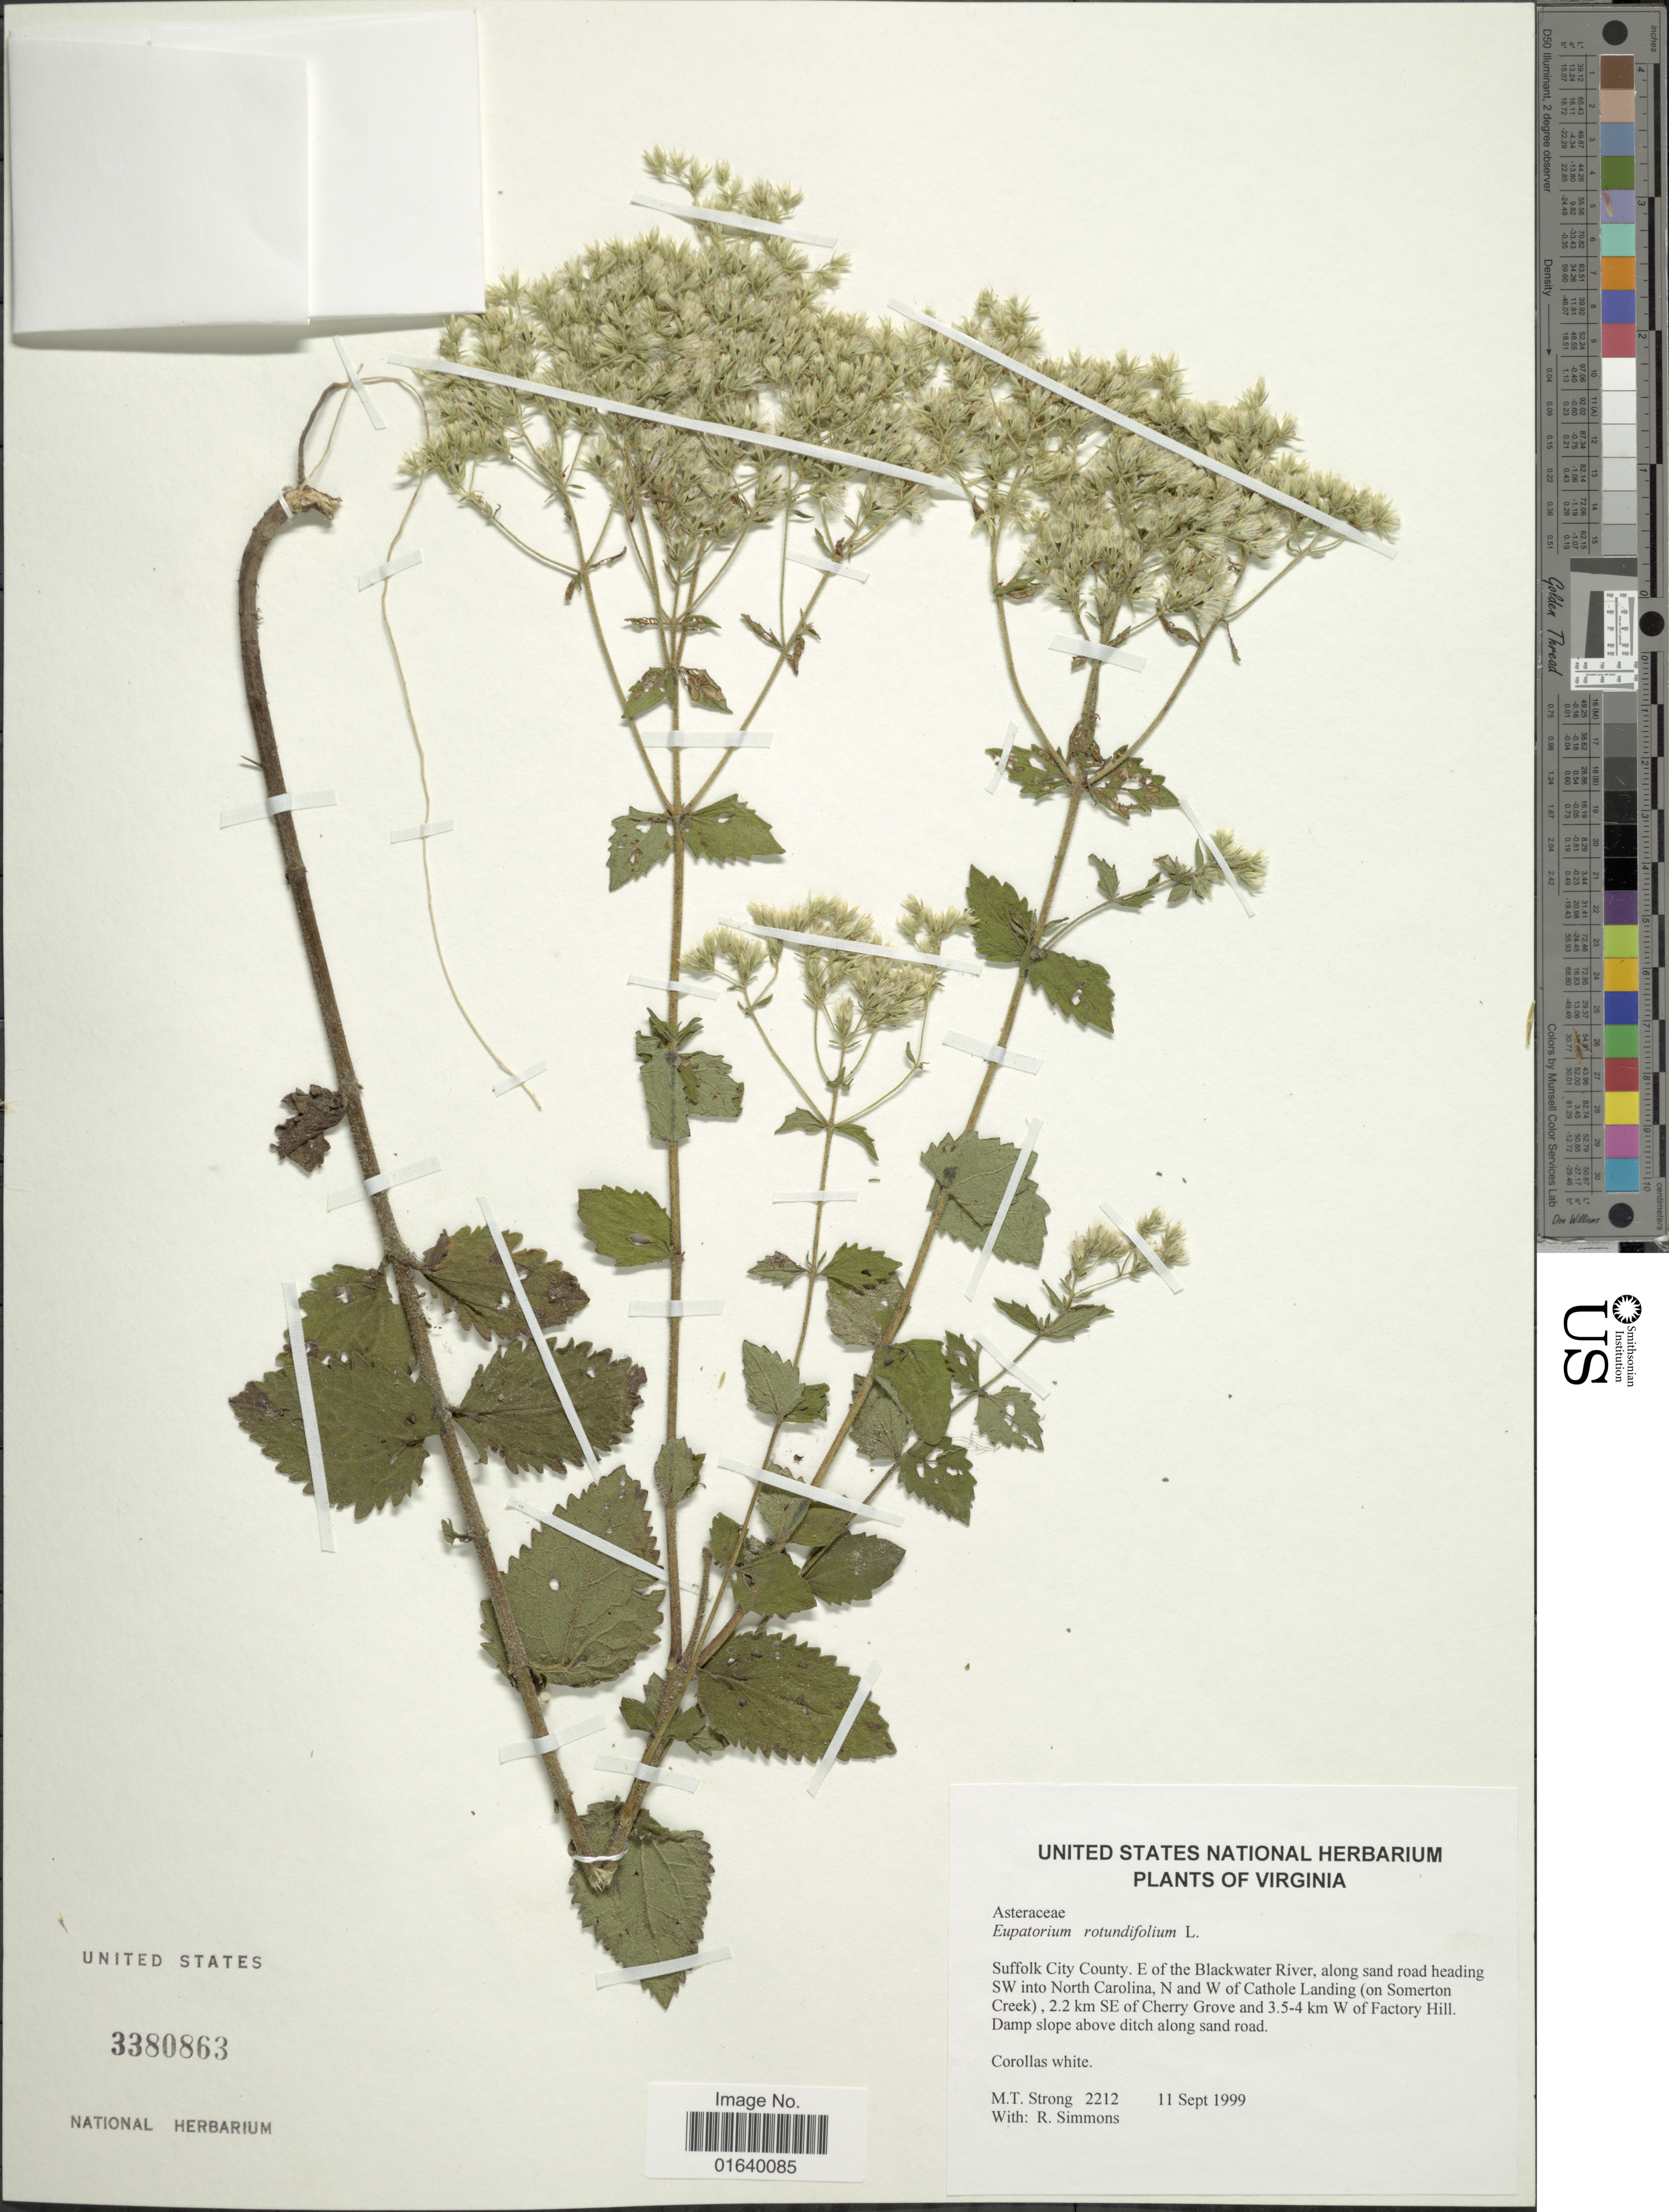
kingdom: Plantae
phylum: Tracheophyta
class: Magnoliopsida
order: Asterales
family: Asteraceae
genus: Eupatorium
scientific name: Eupatorium rotundifolium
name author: L.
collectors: M. T. Strong & R. Simmons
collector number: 2212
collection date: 1999-09-11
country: United States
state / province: Virginia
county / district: City of Suffolk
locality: Suffolk City County, E. of the Blackwater River, along sand road heading SW into North Carolina, N and W of Cathole Landing (on Somerton Creek), 2.2 km SE of Cherry Grove and 3.5-4 km W of Factory Hill. Damp slope above ditch along sand road.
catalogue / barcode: US 3380863